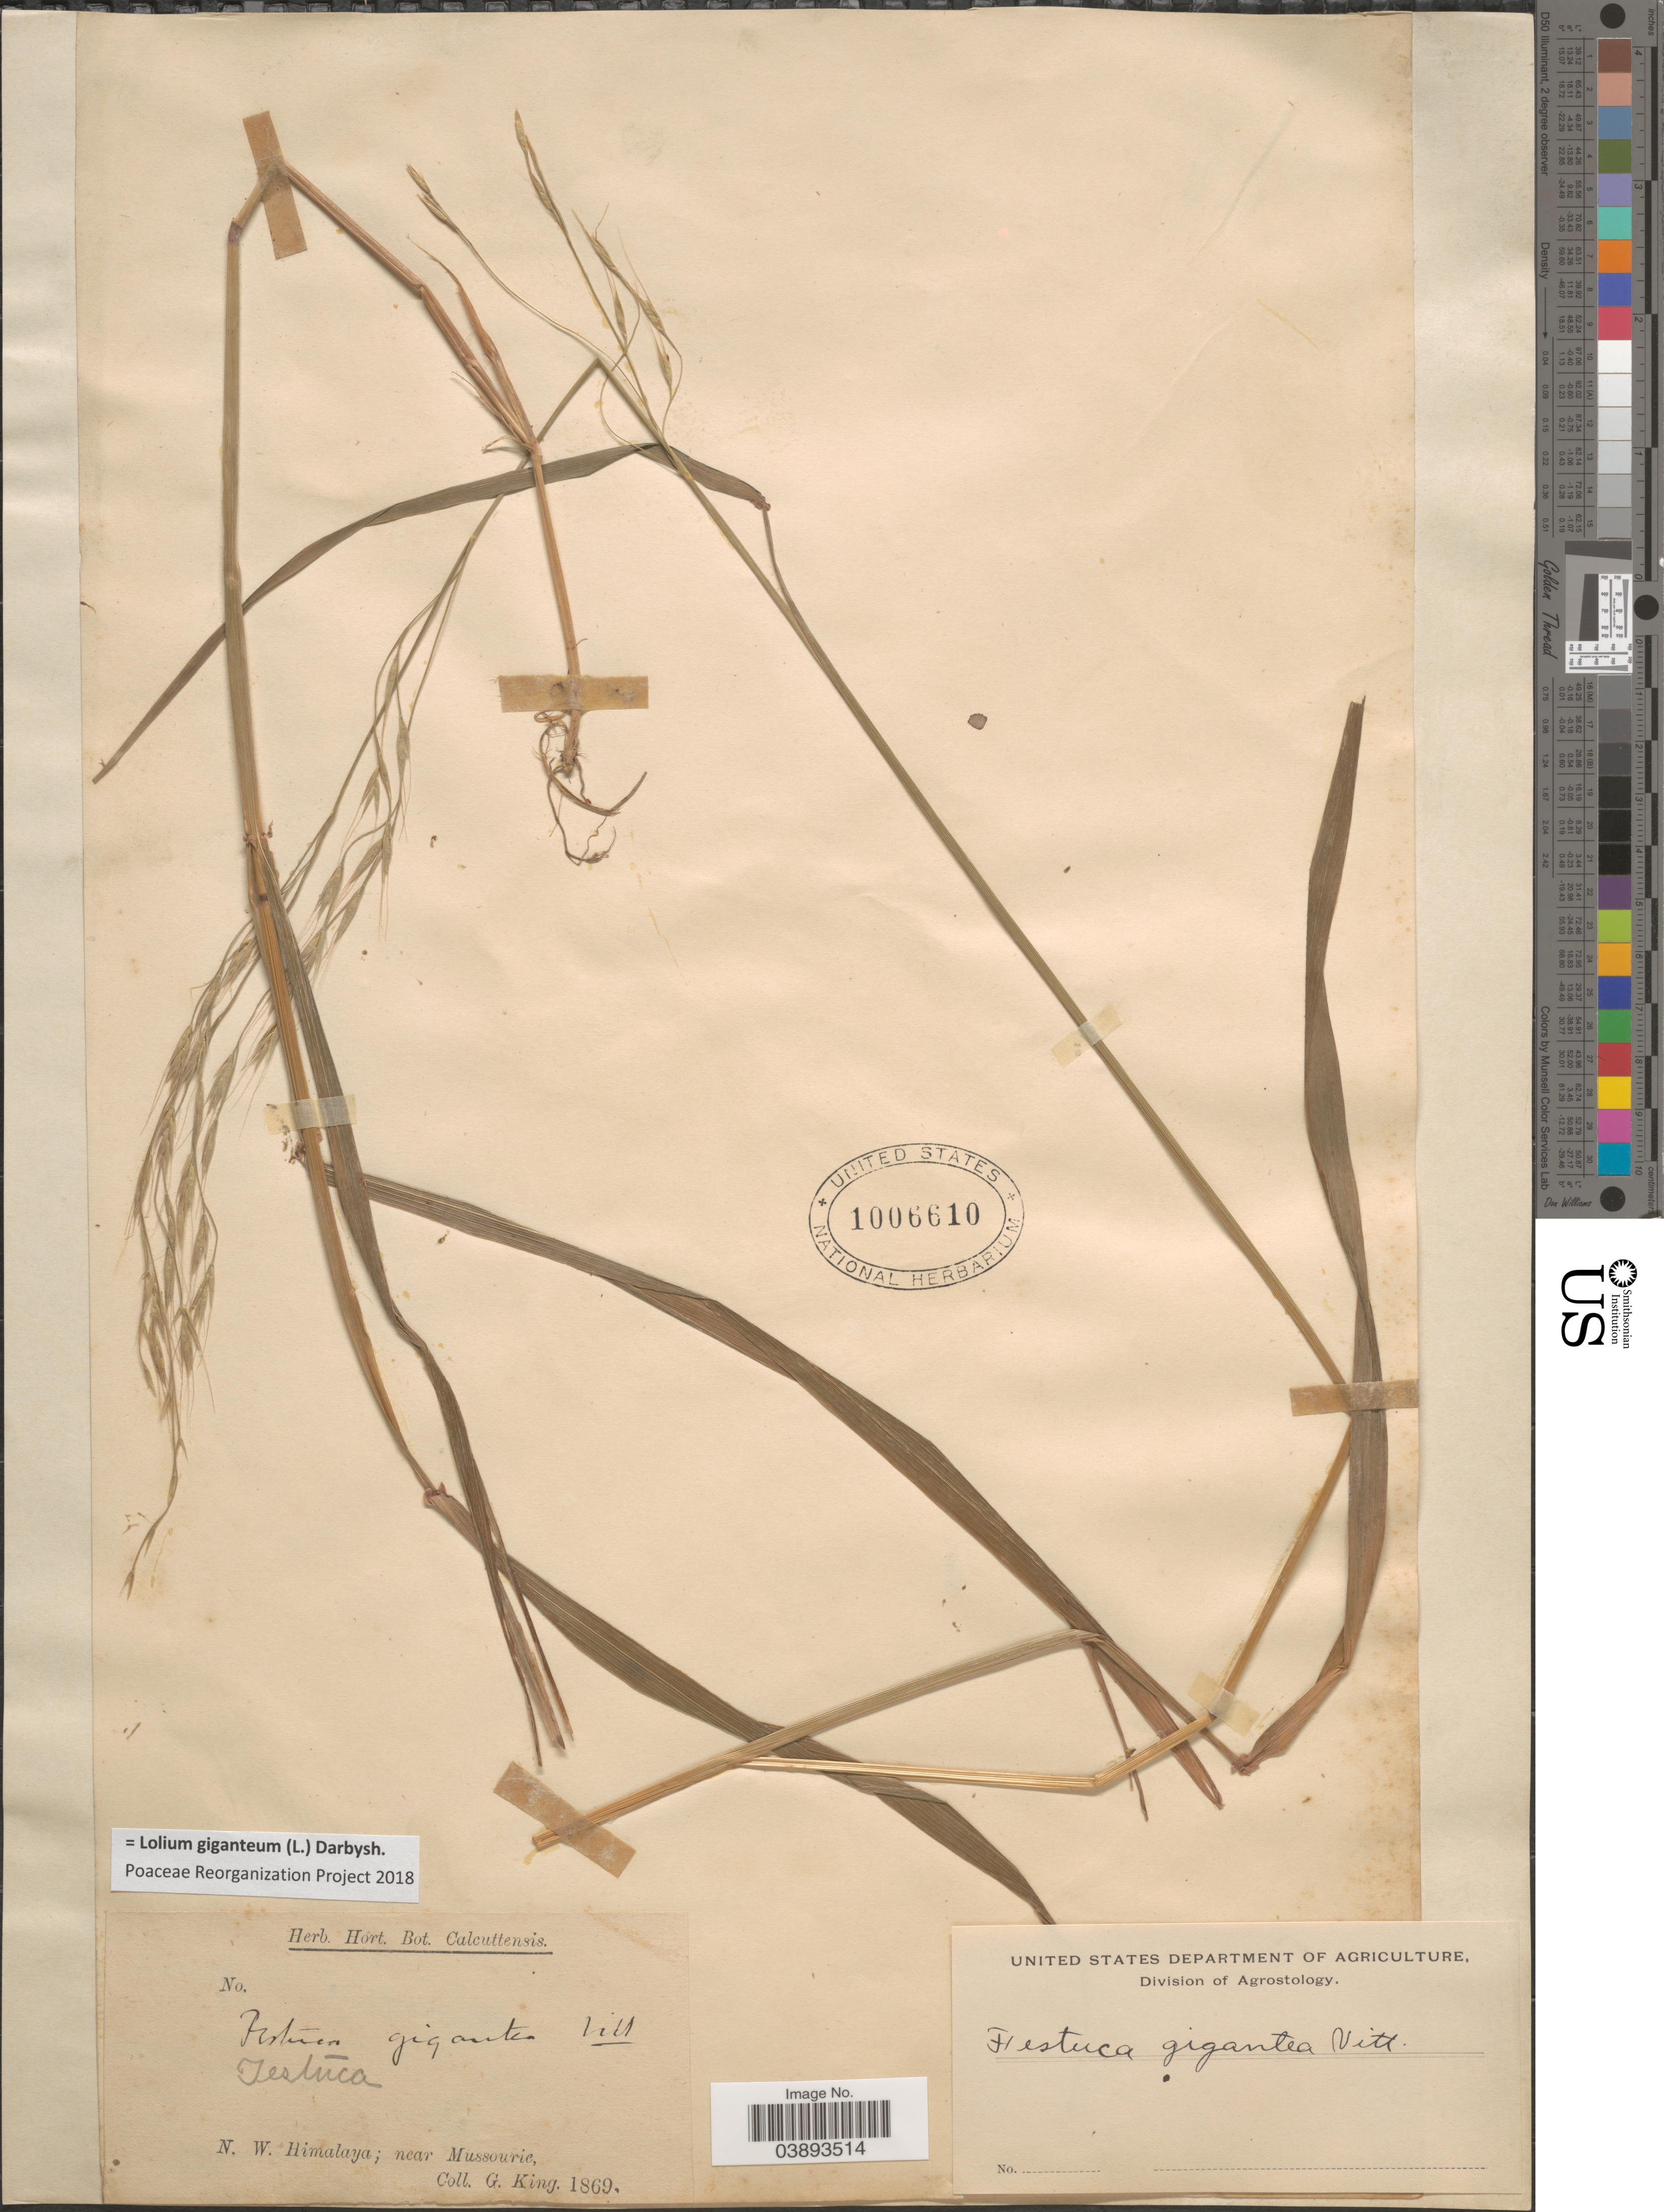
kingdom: Plantae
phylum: Tracheophyta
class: Liliopsida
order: Poales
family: Poaceae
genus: Lolium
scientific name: Lolium giganteum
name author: (L.) Darbysh.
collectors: G. King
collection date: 1869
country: India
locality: N. W. Himalaya; near Mussourie.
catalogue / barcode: US 1006610